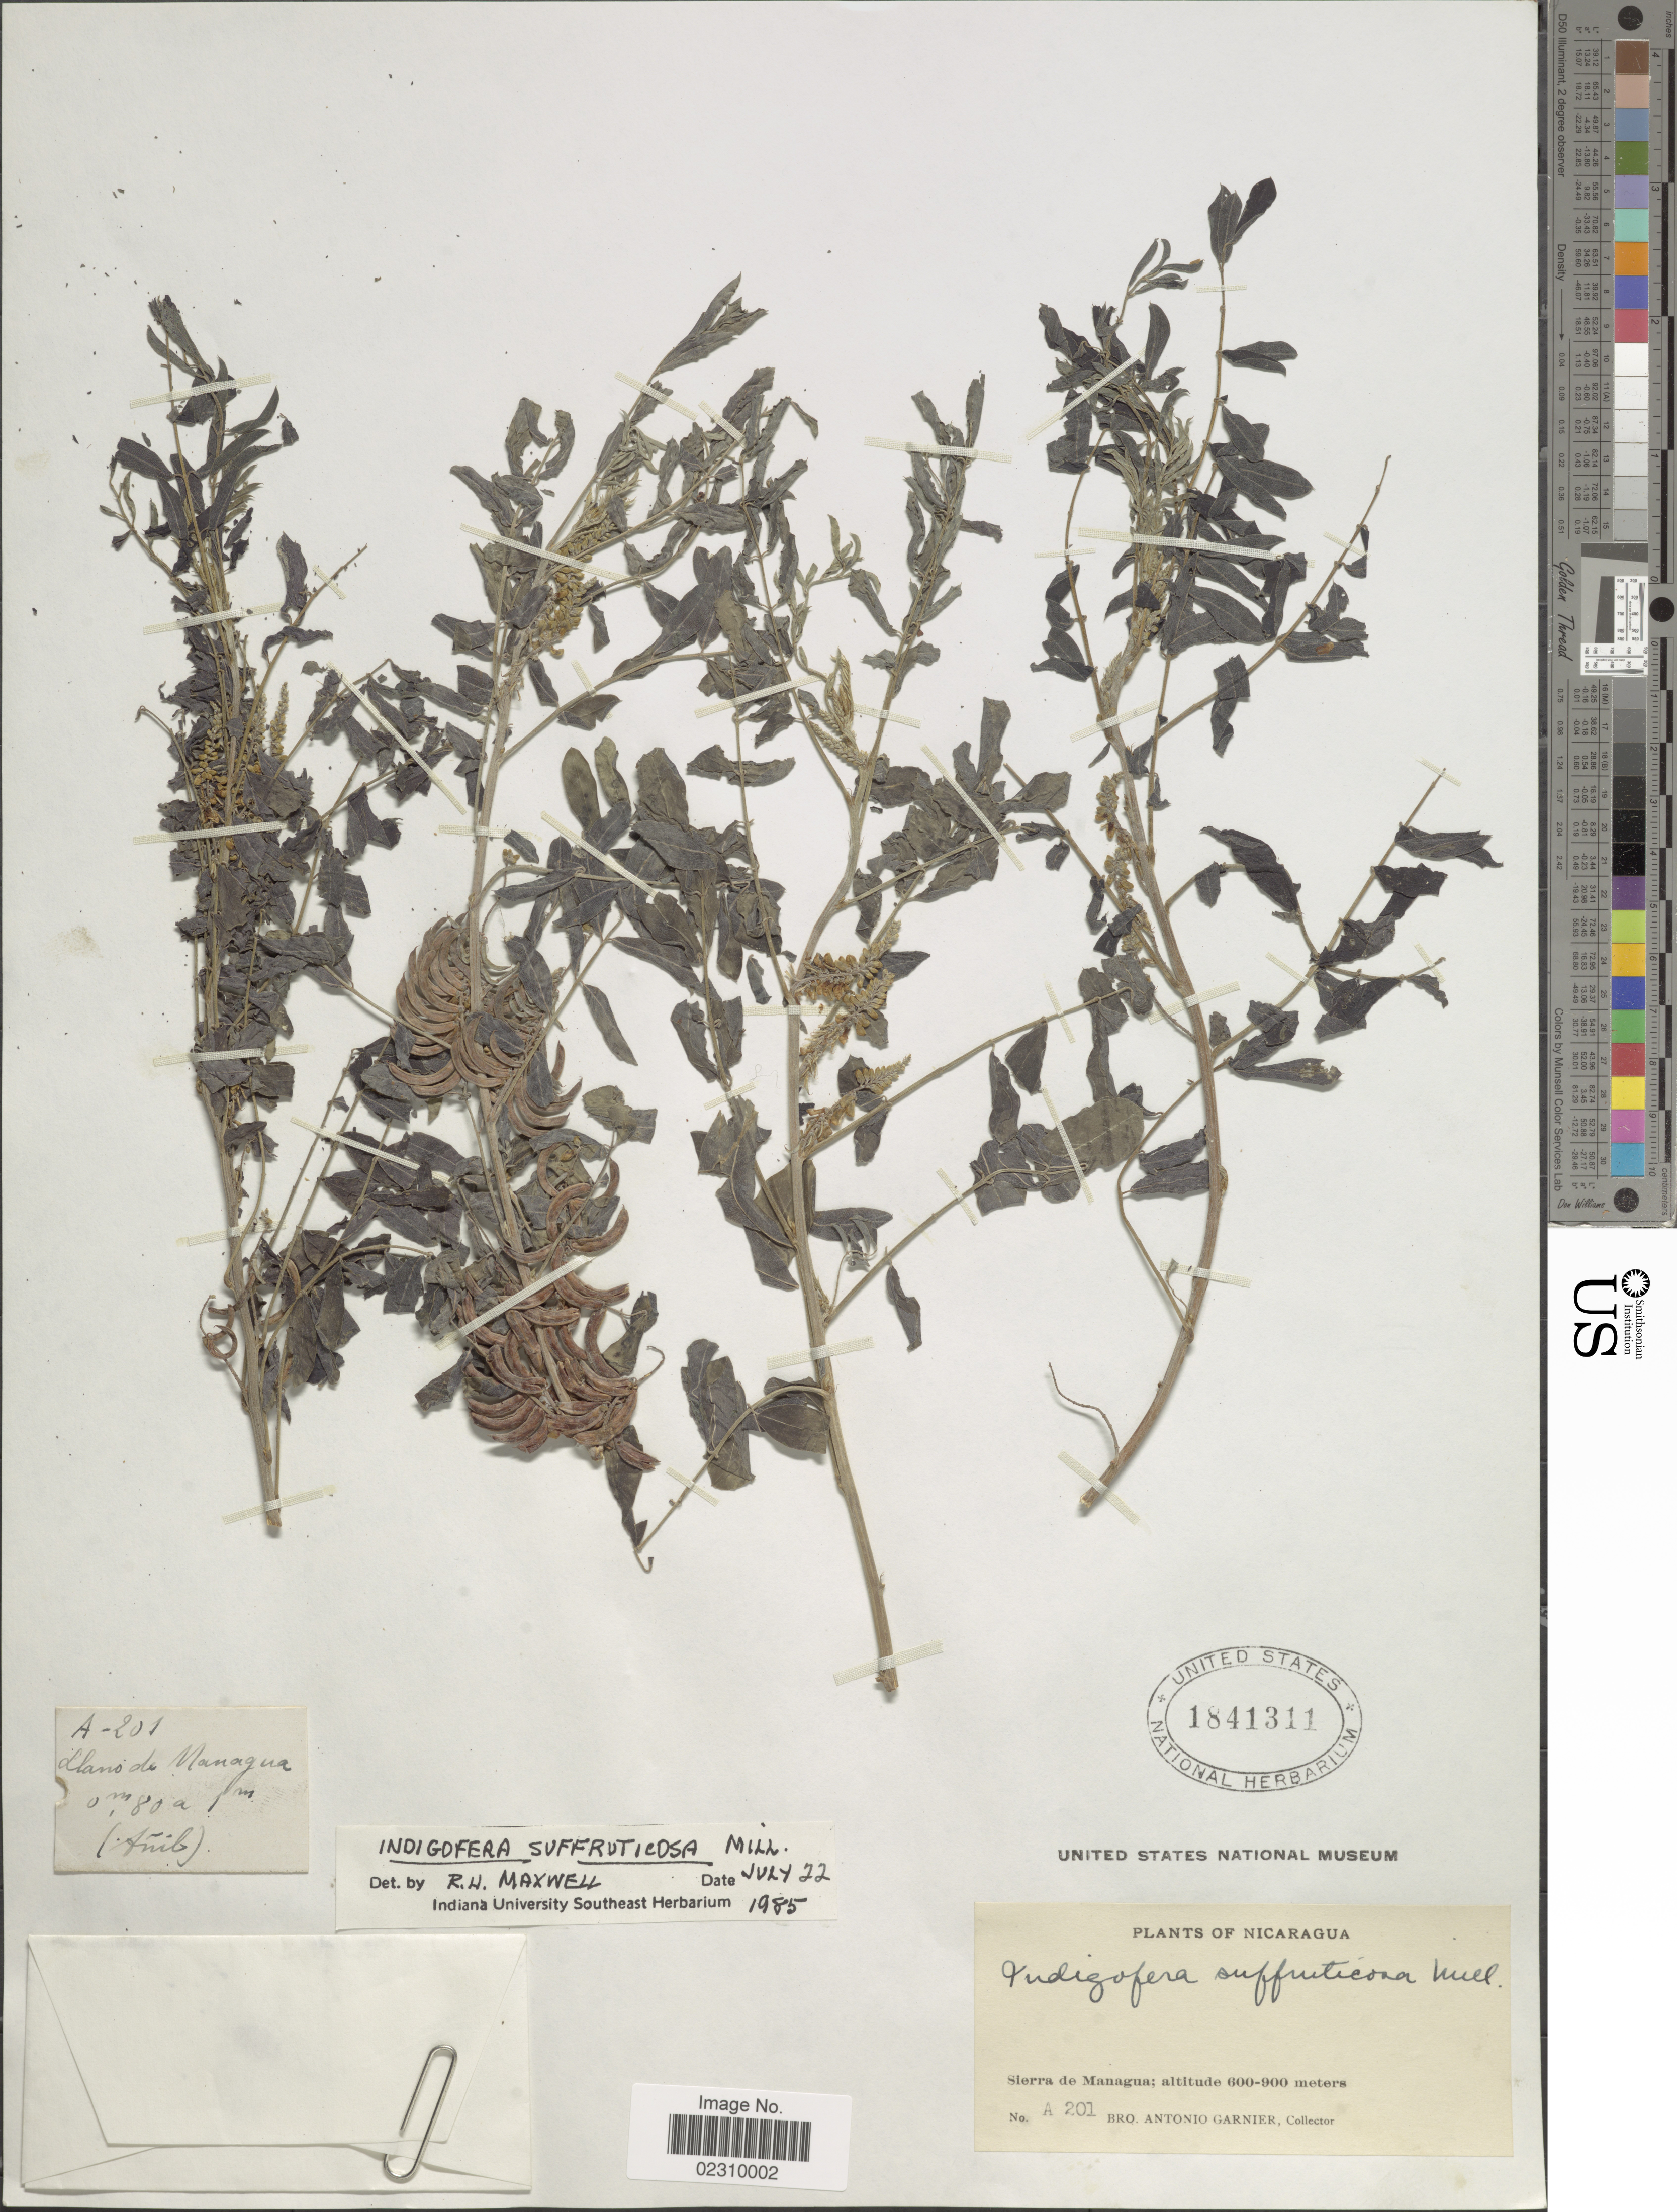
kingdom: Plantae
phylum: Tracheophyta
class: Magnoliopsida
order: Fabales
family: Fabaceae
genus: Indigofera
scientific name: Indigofera suffruticosa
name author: Mill.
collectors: Bro. A. Garnier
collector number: A201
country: Nicaragua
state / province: Managua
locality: Sierra de Managua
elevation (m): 600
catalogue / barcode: US 1841311